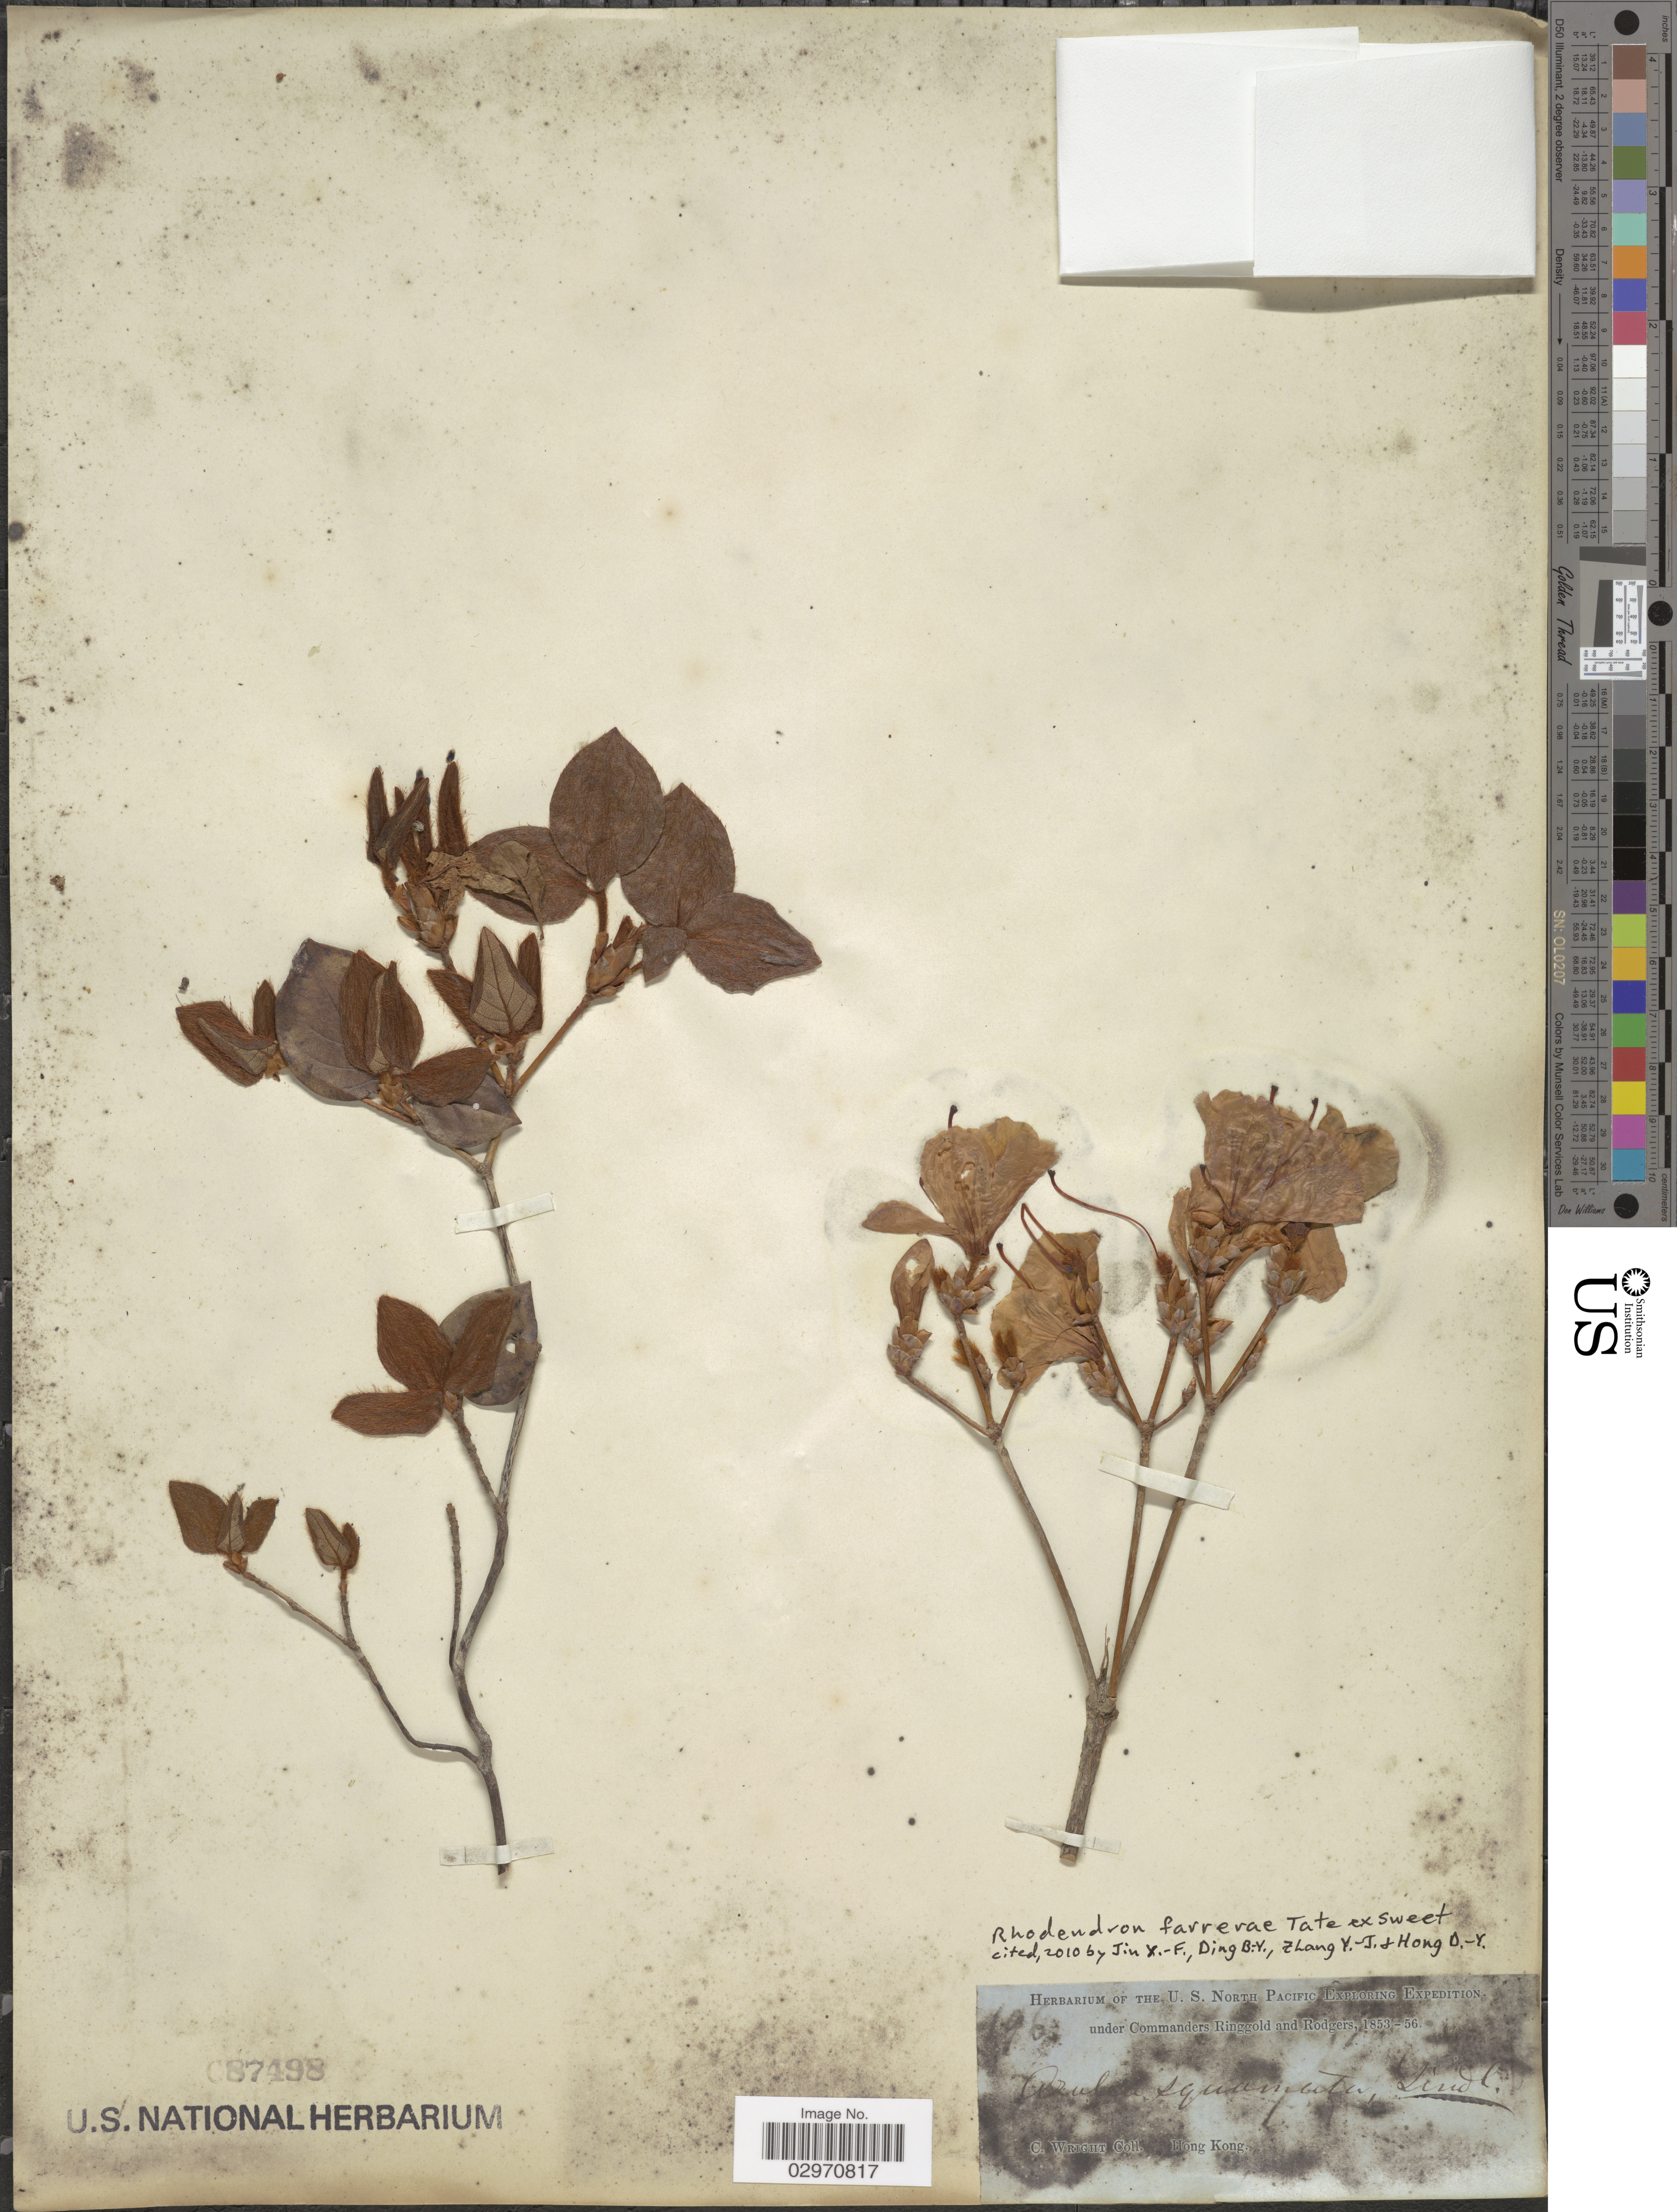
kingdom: Plantae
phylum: Tracheophyta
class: Magnoliopsida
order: Ericales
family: Ericaceae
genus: Rhododendron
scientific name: Rhododendron farrerae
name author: Sweet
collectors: C. Wright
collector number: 196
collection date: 1853/1856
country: China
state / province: Hong Kong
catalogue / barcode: US 87498